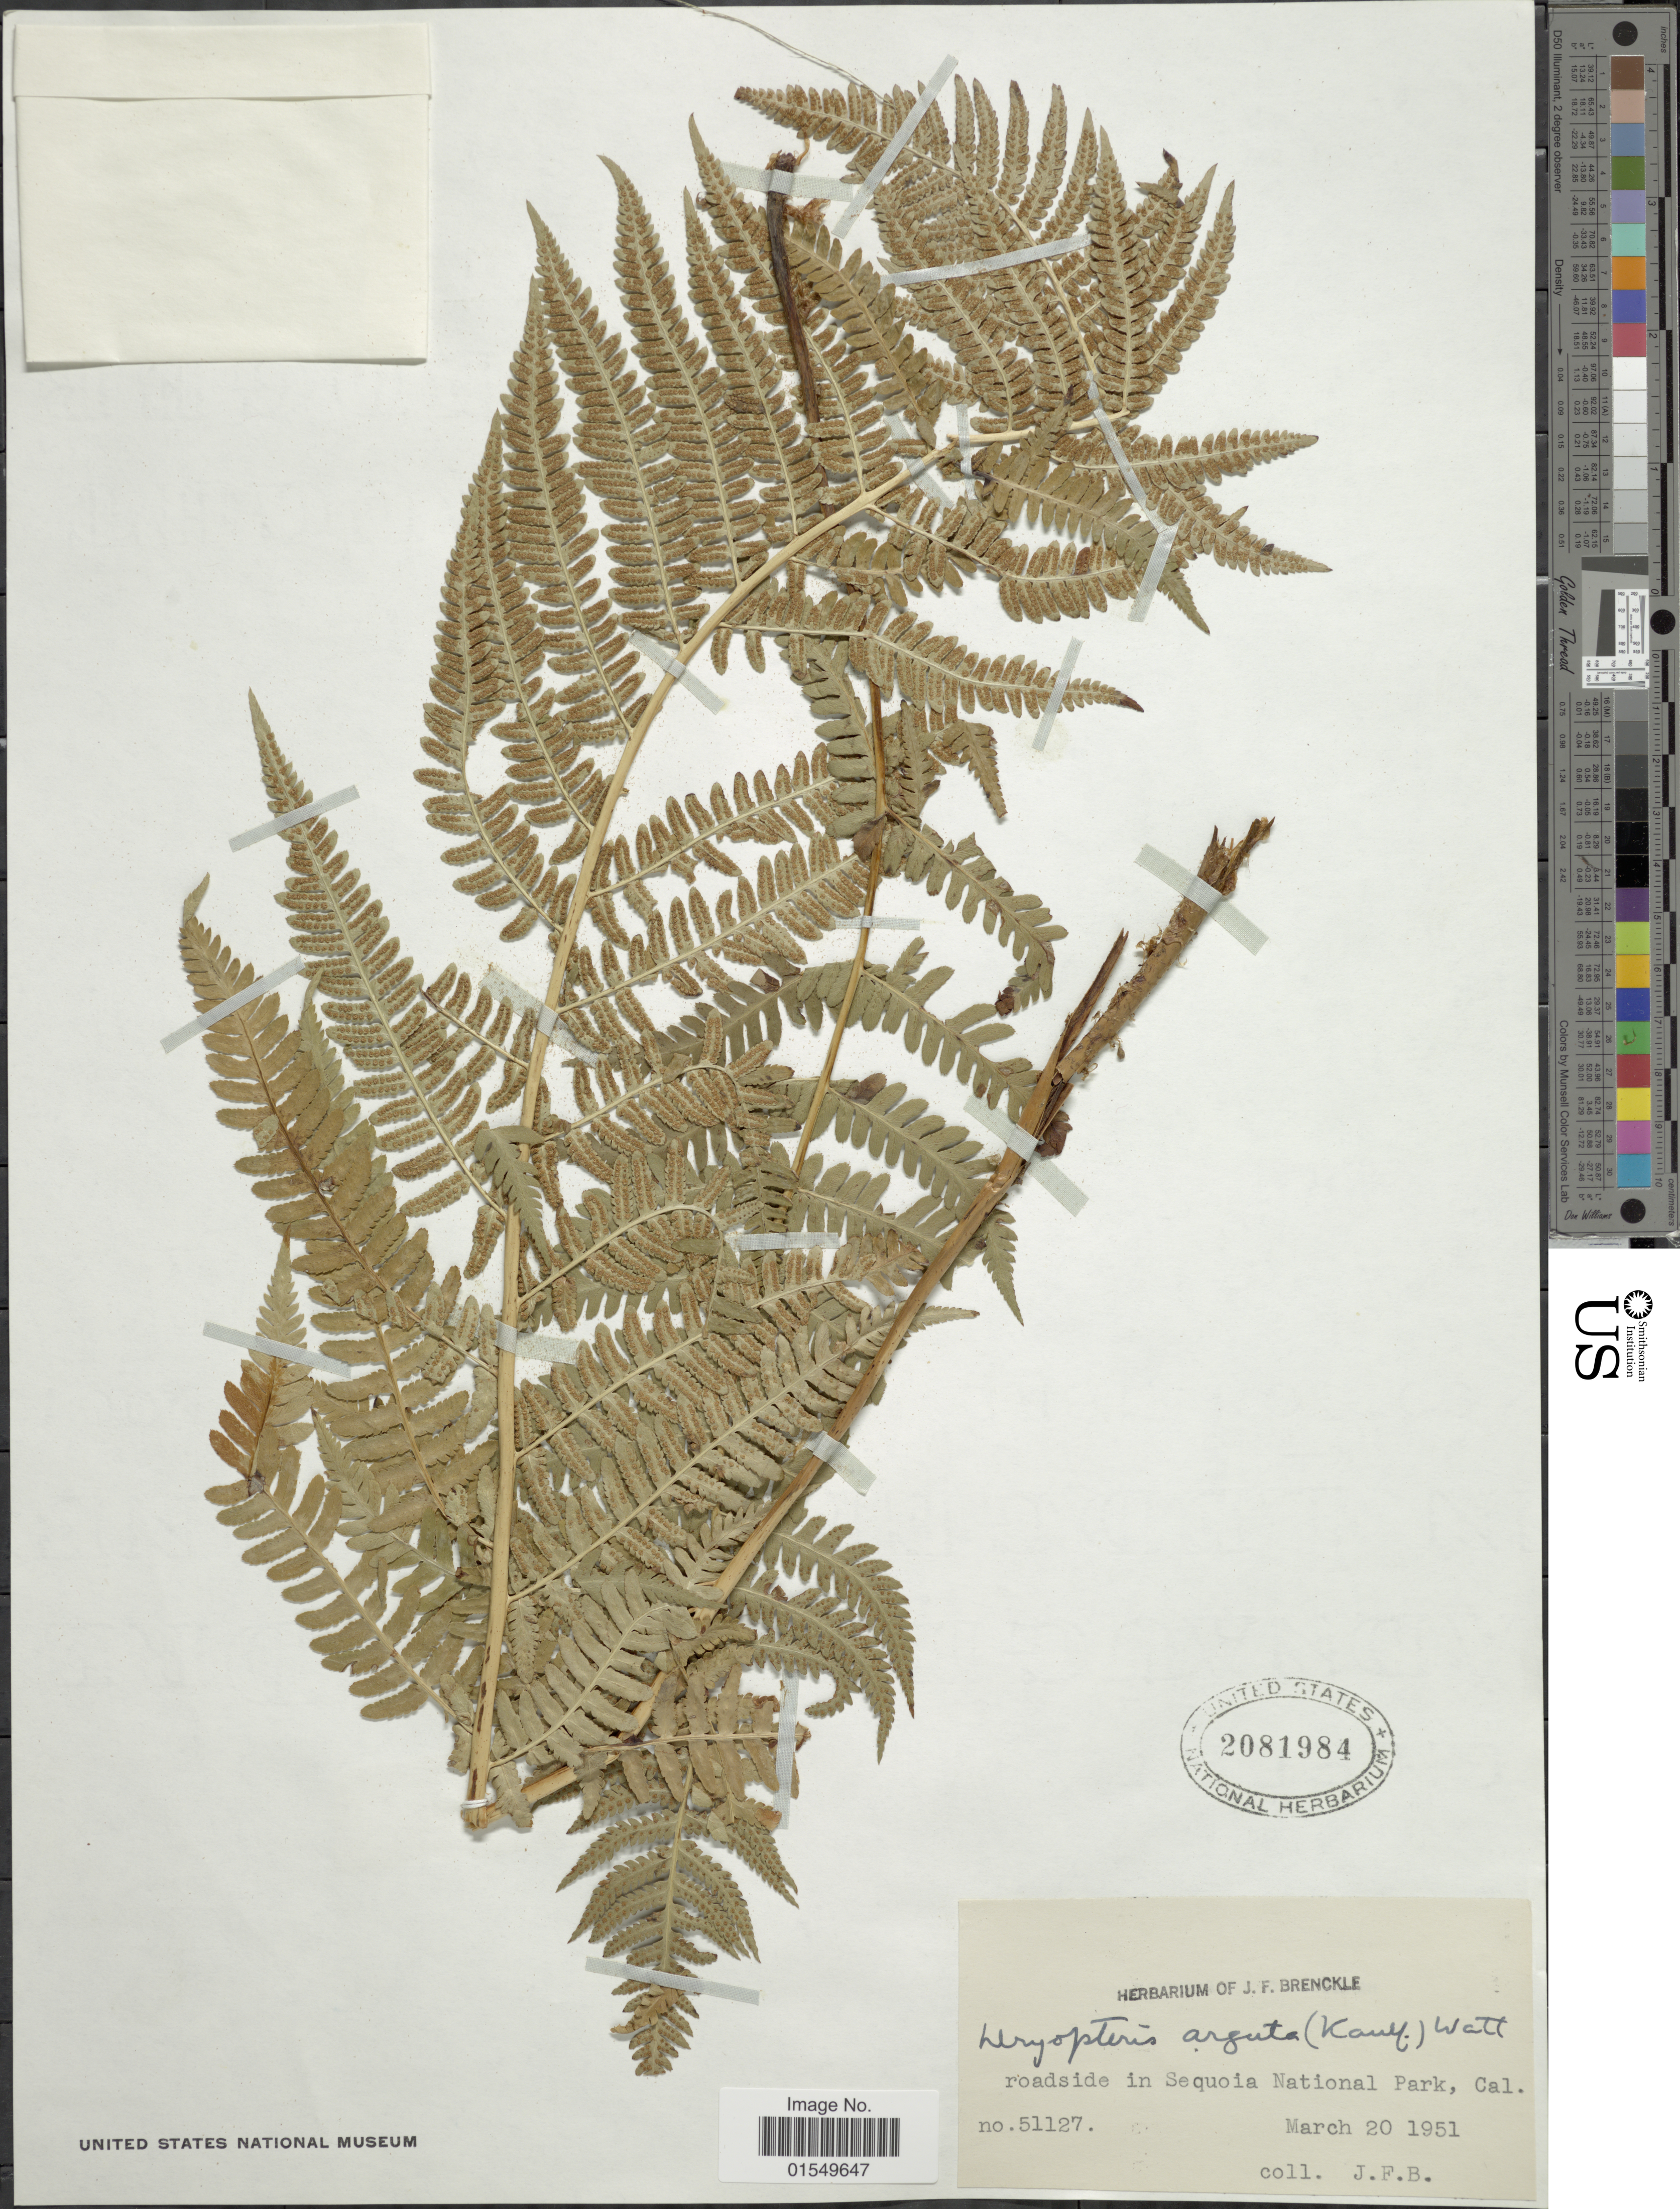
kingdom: Plantae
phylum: Tracheophyta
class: Polypodiopsida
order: Polypodiales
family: Dryopteridaceae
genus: Dryopteris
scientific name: Dryopteris arguta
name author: (Kaulf.) Maxon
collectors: J. Brenckle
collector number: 51127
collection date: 1951-03-20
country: United States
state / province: California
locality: Viti Levu: Mba (formerly Tholo North): slopes of the escarpment north of Nandarivatu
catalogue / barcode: US 2081984